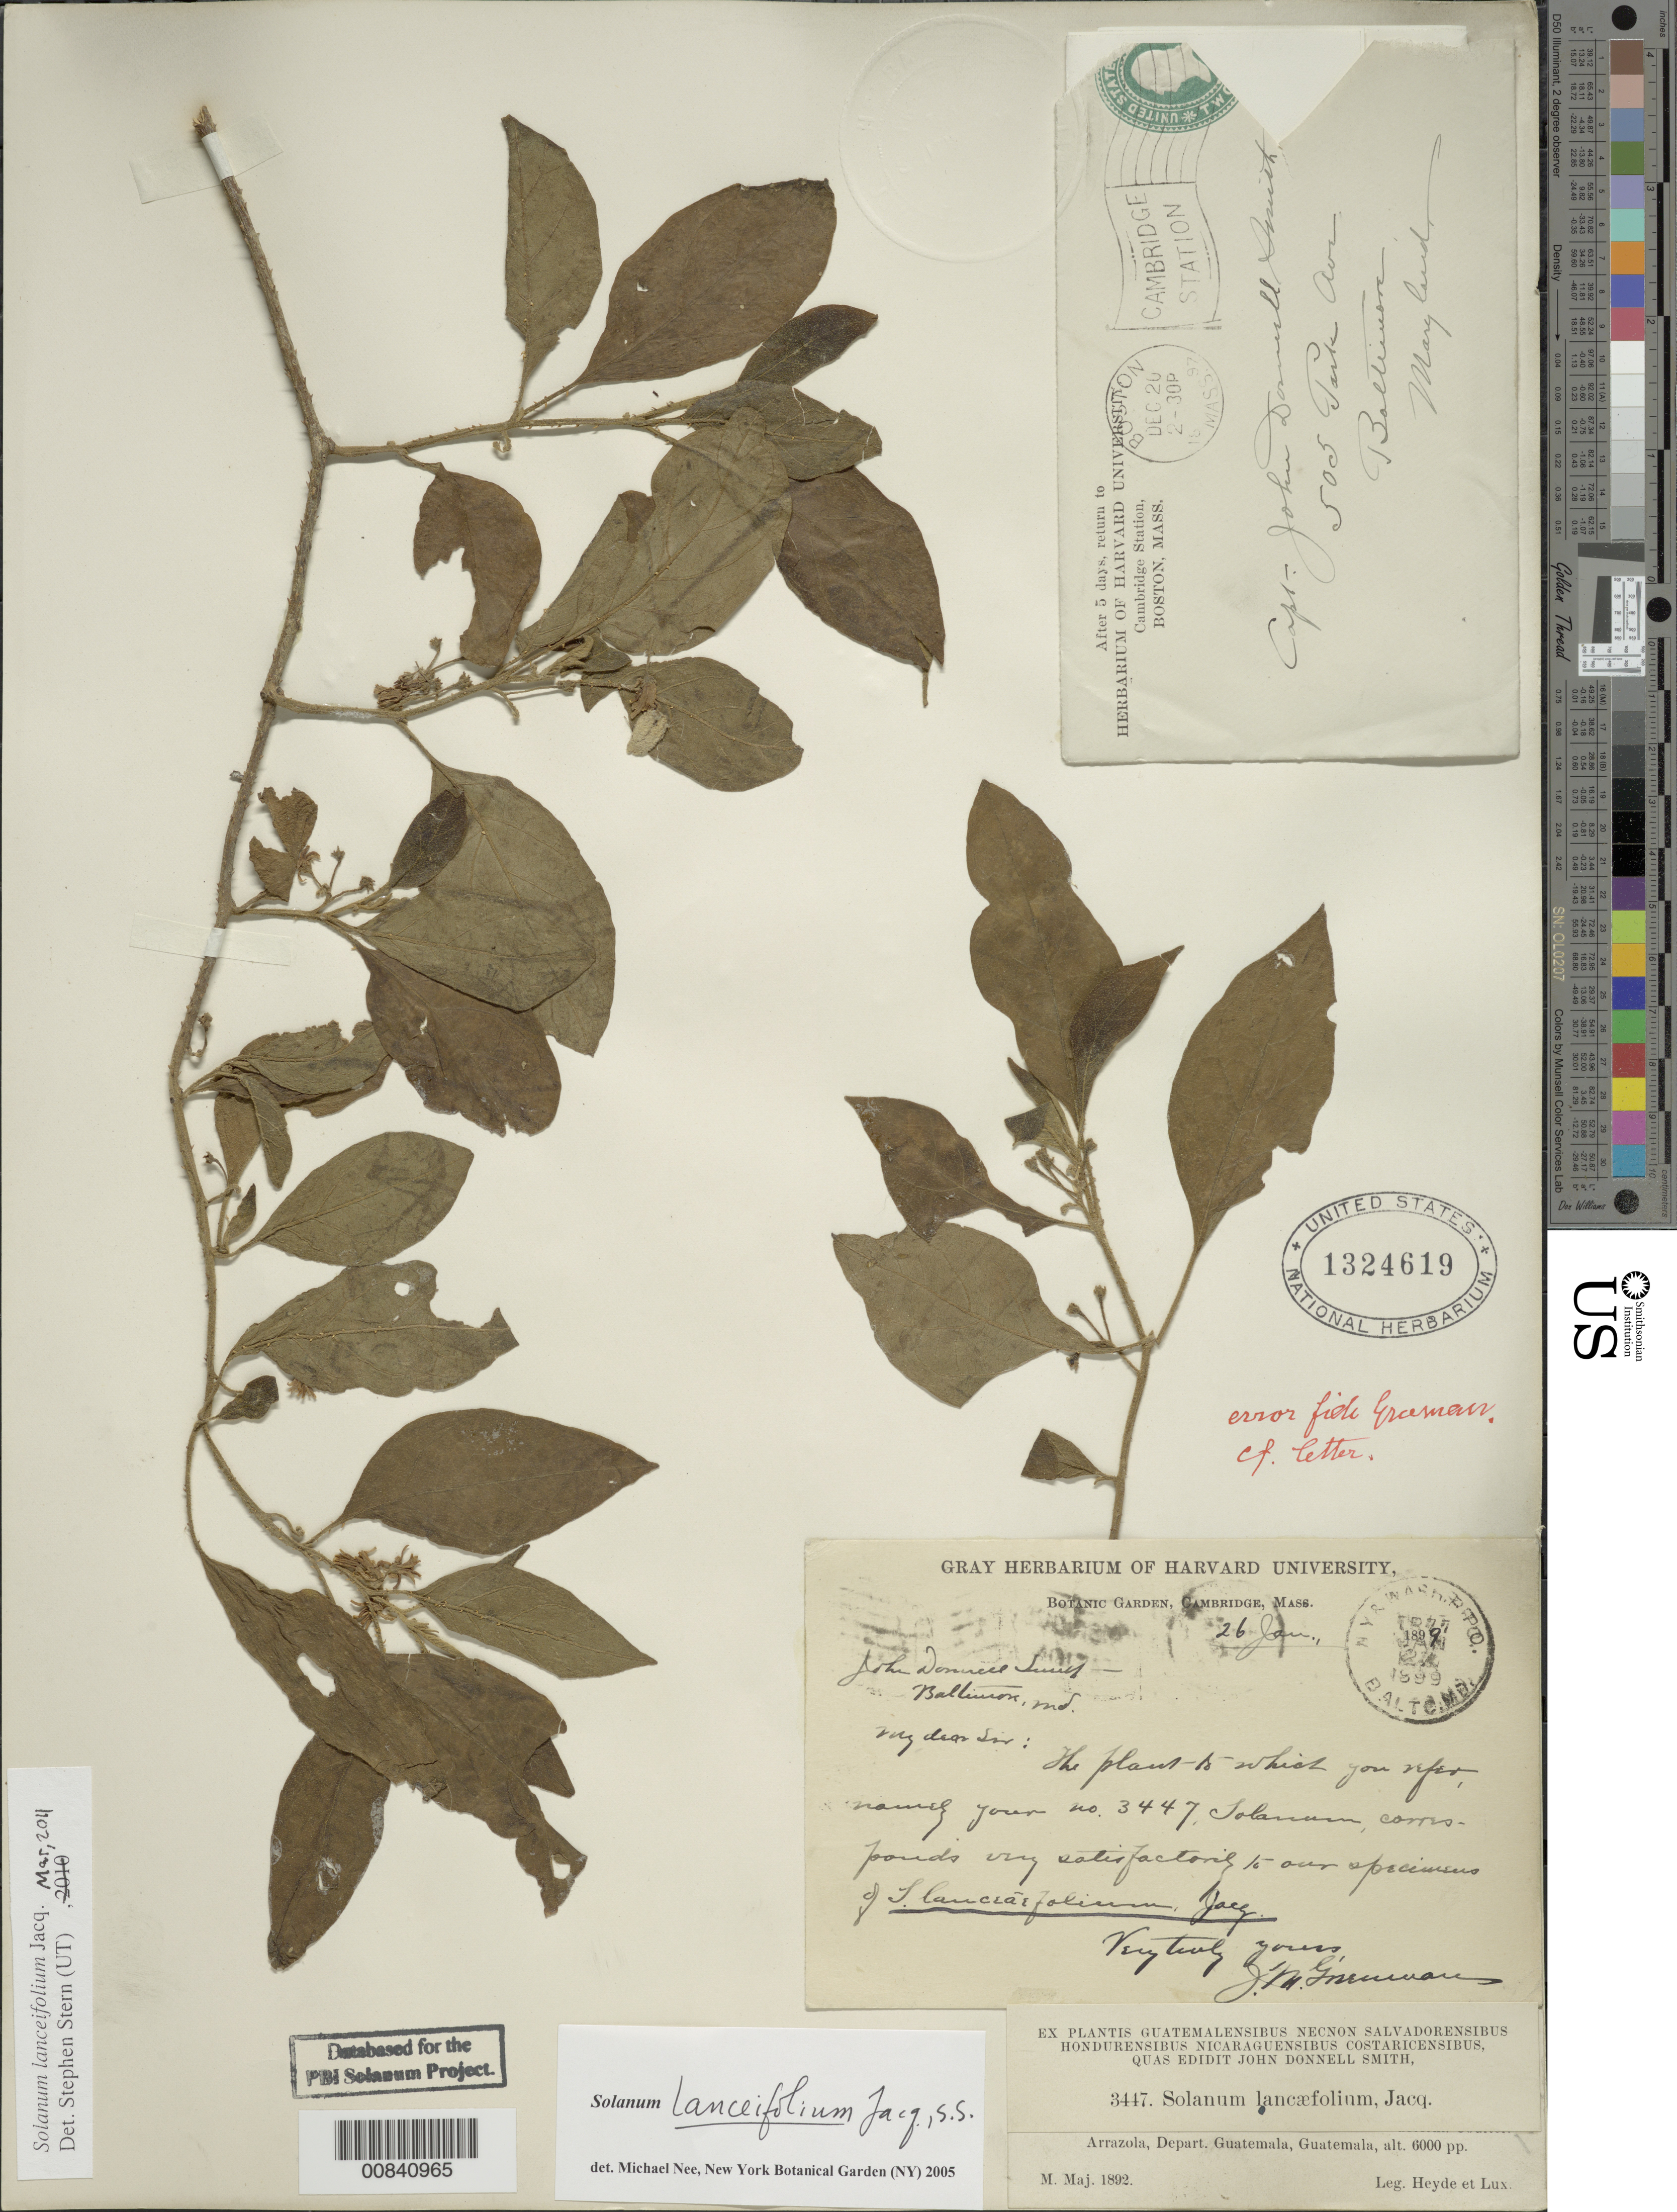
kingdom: Plantae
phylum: Tracheophyta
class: Magnoliopsida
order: Solanales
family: Solanaceae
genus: Solanum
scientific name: Solanum lanceifolium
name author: Jacq.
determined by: Nee, Michael H.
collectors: E. T. Heyde & E. Lux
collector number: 3447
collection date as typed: May 1892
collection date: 1892-05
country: Guatemala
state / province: Guatemala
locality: Arrazola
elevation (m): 1829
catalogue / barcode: US 1324619